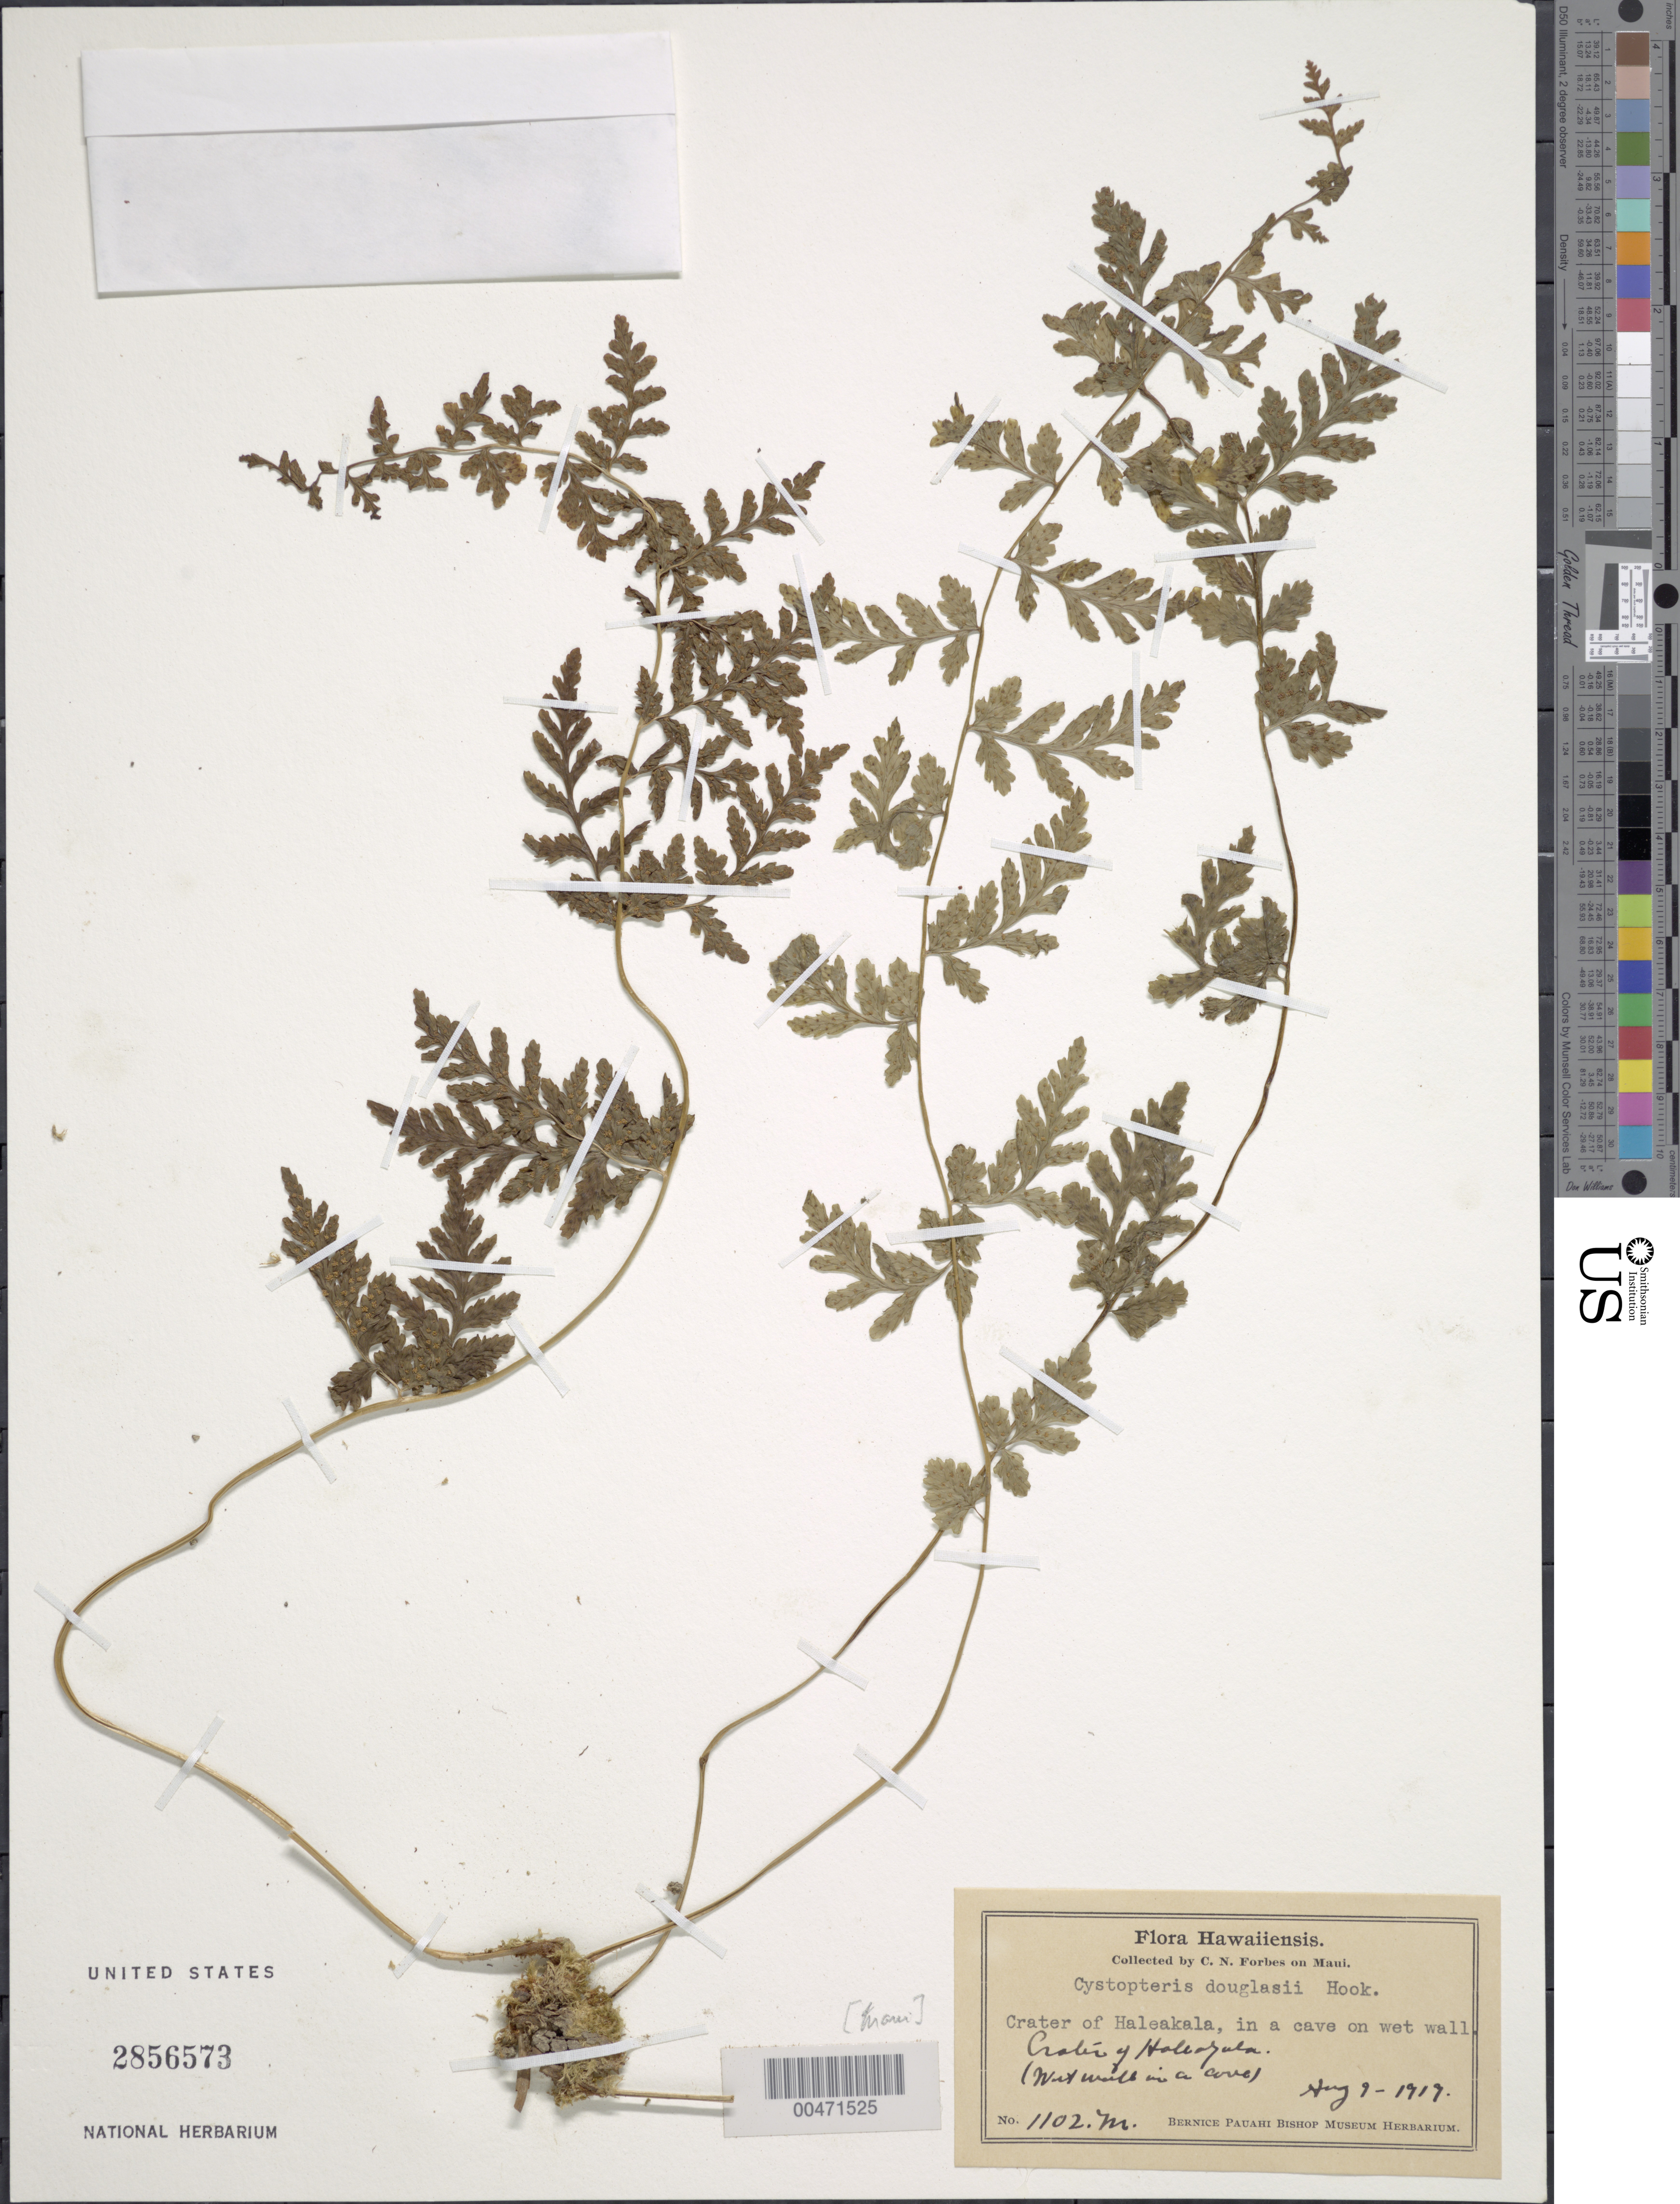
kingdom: Plantae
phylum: Tracheophyta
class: Polypodiopsida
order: Polypodiales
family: Cystopteridaceae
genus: Cystopteris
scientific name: Cystopteris sandwicensis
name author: Brack.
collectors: C. N. Forbes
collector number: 1102.M.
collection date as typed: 9 Aug 1919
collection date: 1919-08-09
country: United States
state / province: Hawaii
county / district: Maui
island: Maui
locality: Crater of Haleakala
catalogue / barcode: US 2856573